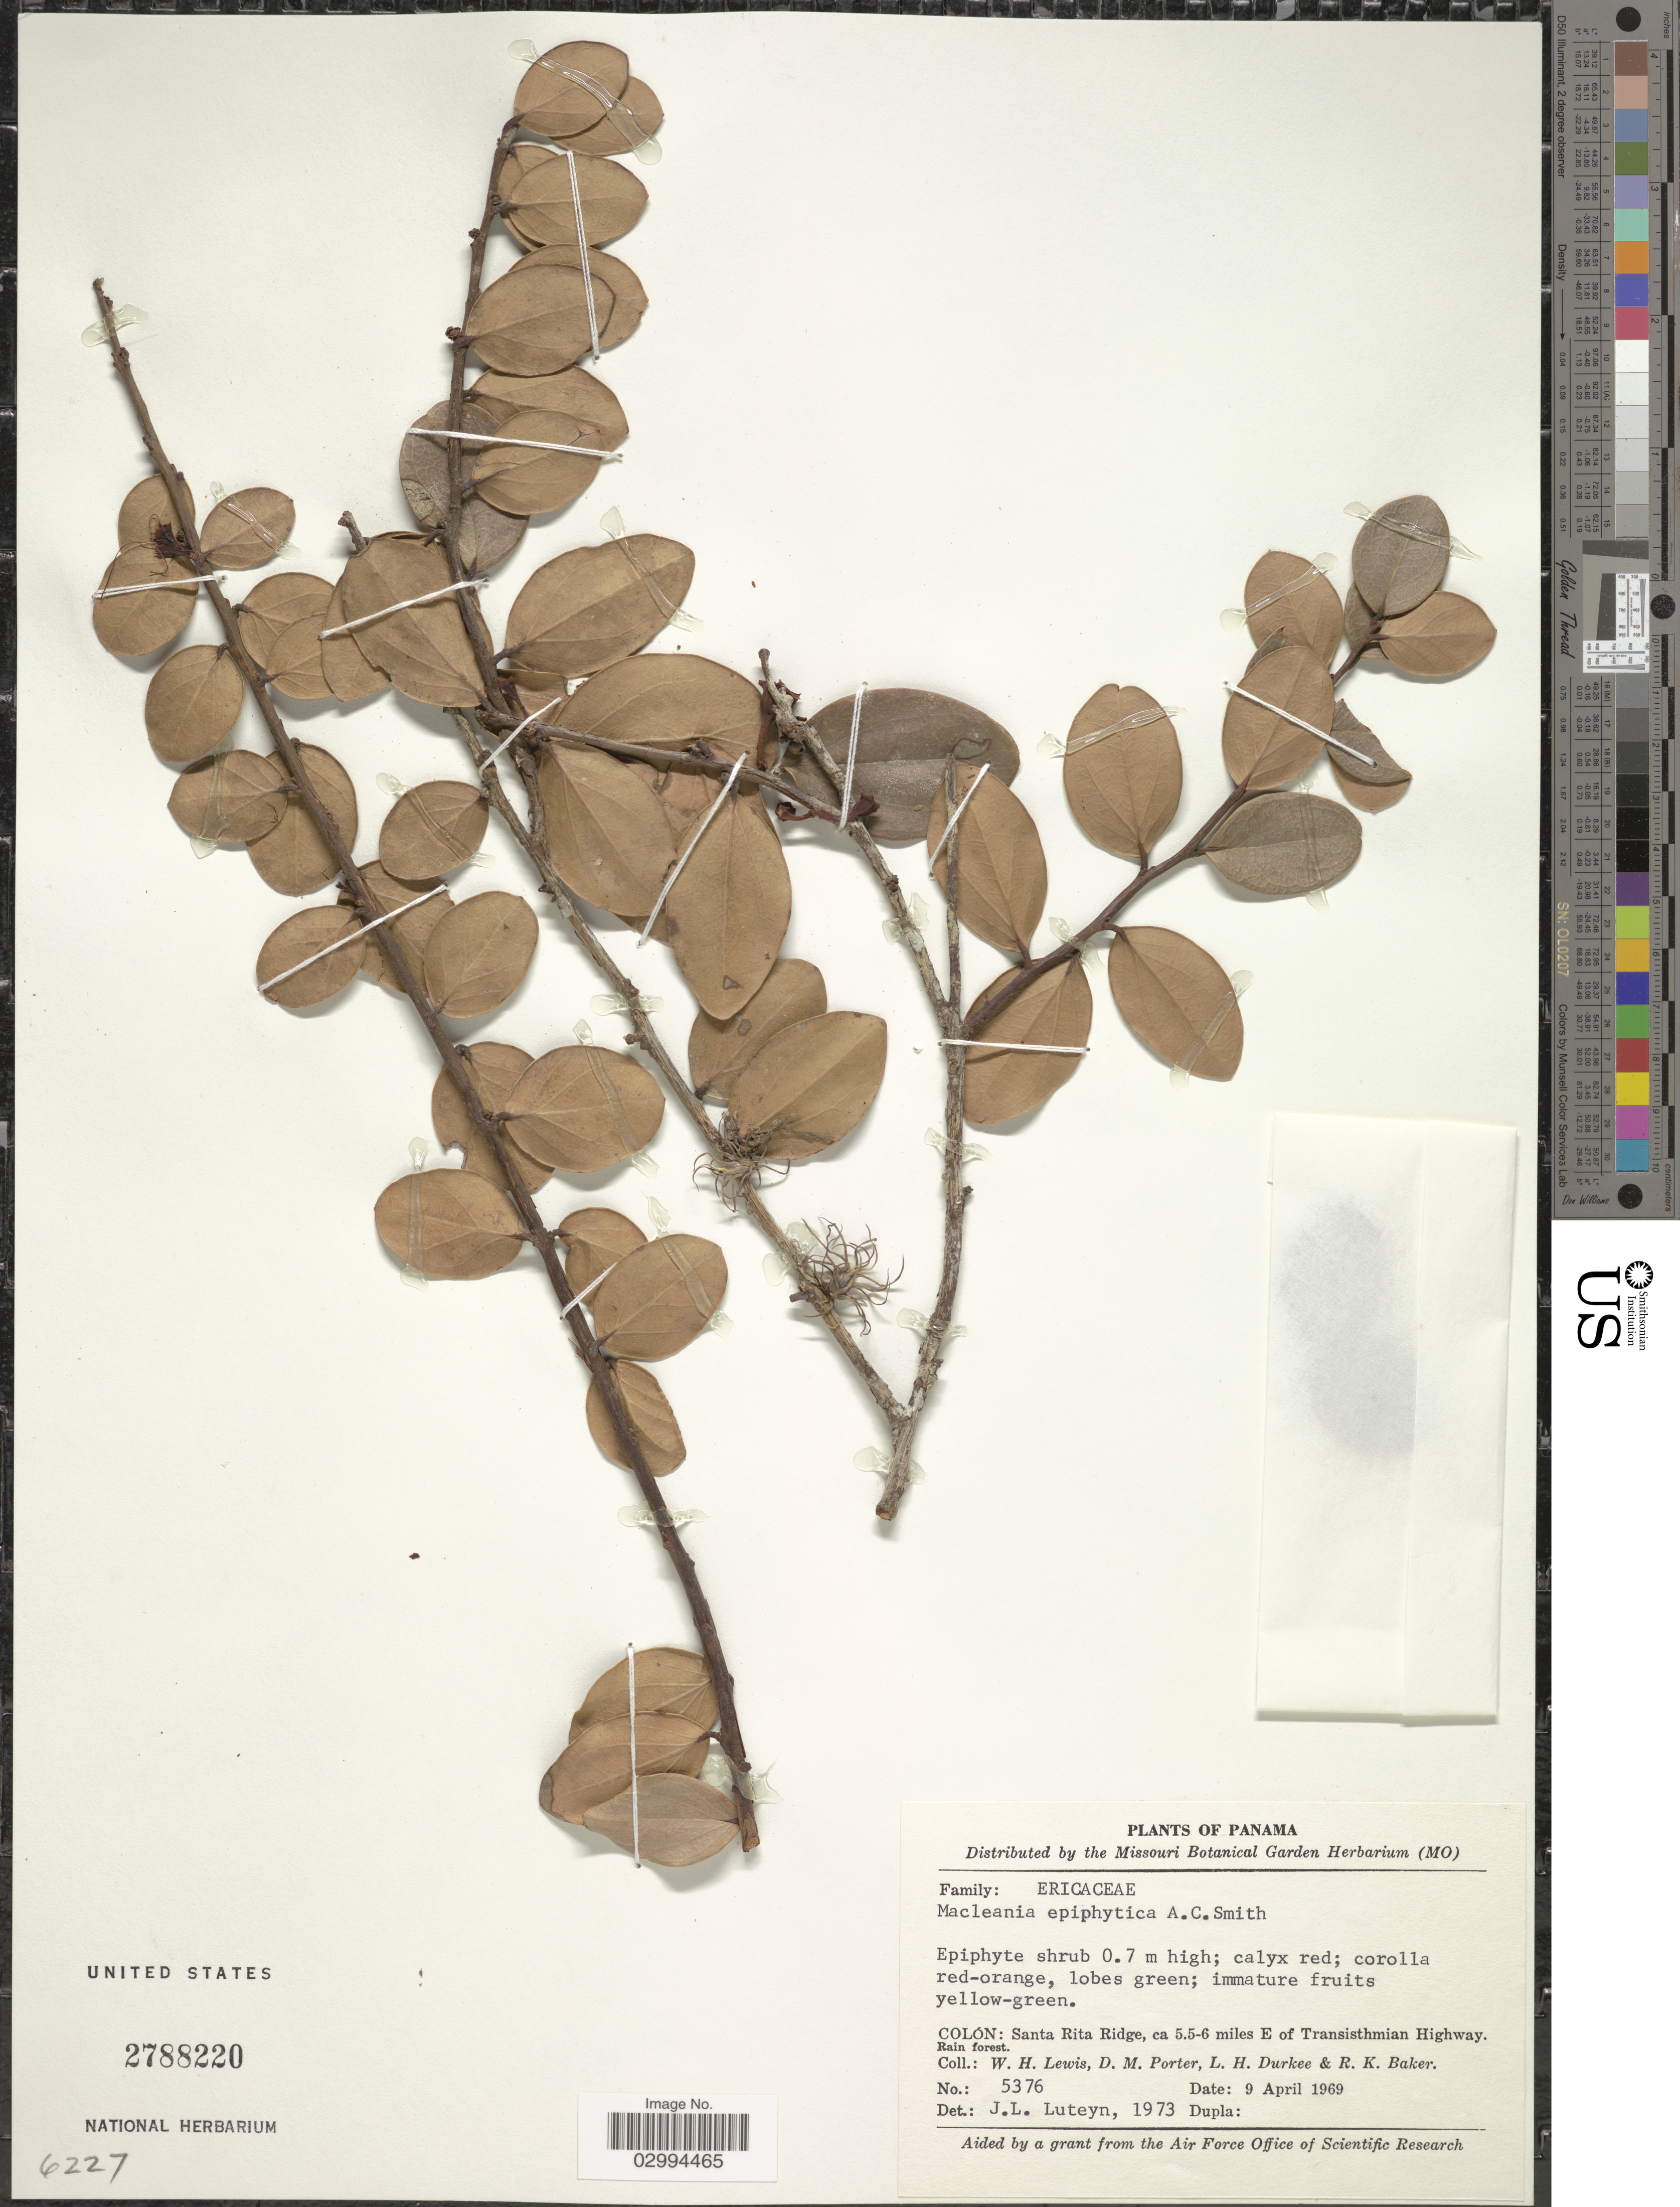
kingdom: Plantae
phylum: Tracheophyta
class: Magnoliopsida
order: Ericales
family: Ericaceae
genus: Macleania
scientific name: Macleania epiphytica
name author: A.C. Sm.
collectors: W. H. Lewis, D. Porter, L. H. Durkee & R. K. Baker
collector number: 5376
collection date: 1969-04-09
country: Panama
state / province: Colón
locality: Santa Rita Ridge, ca 5.5-6 miles E of Transisthmian Highway.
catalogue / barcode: US 2788220